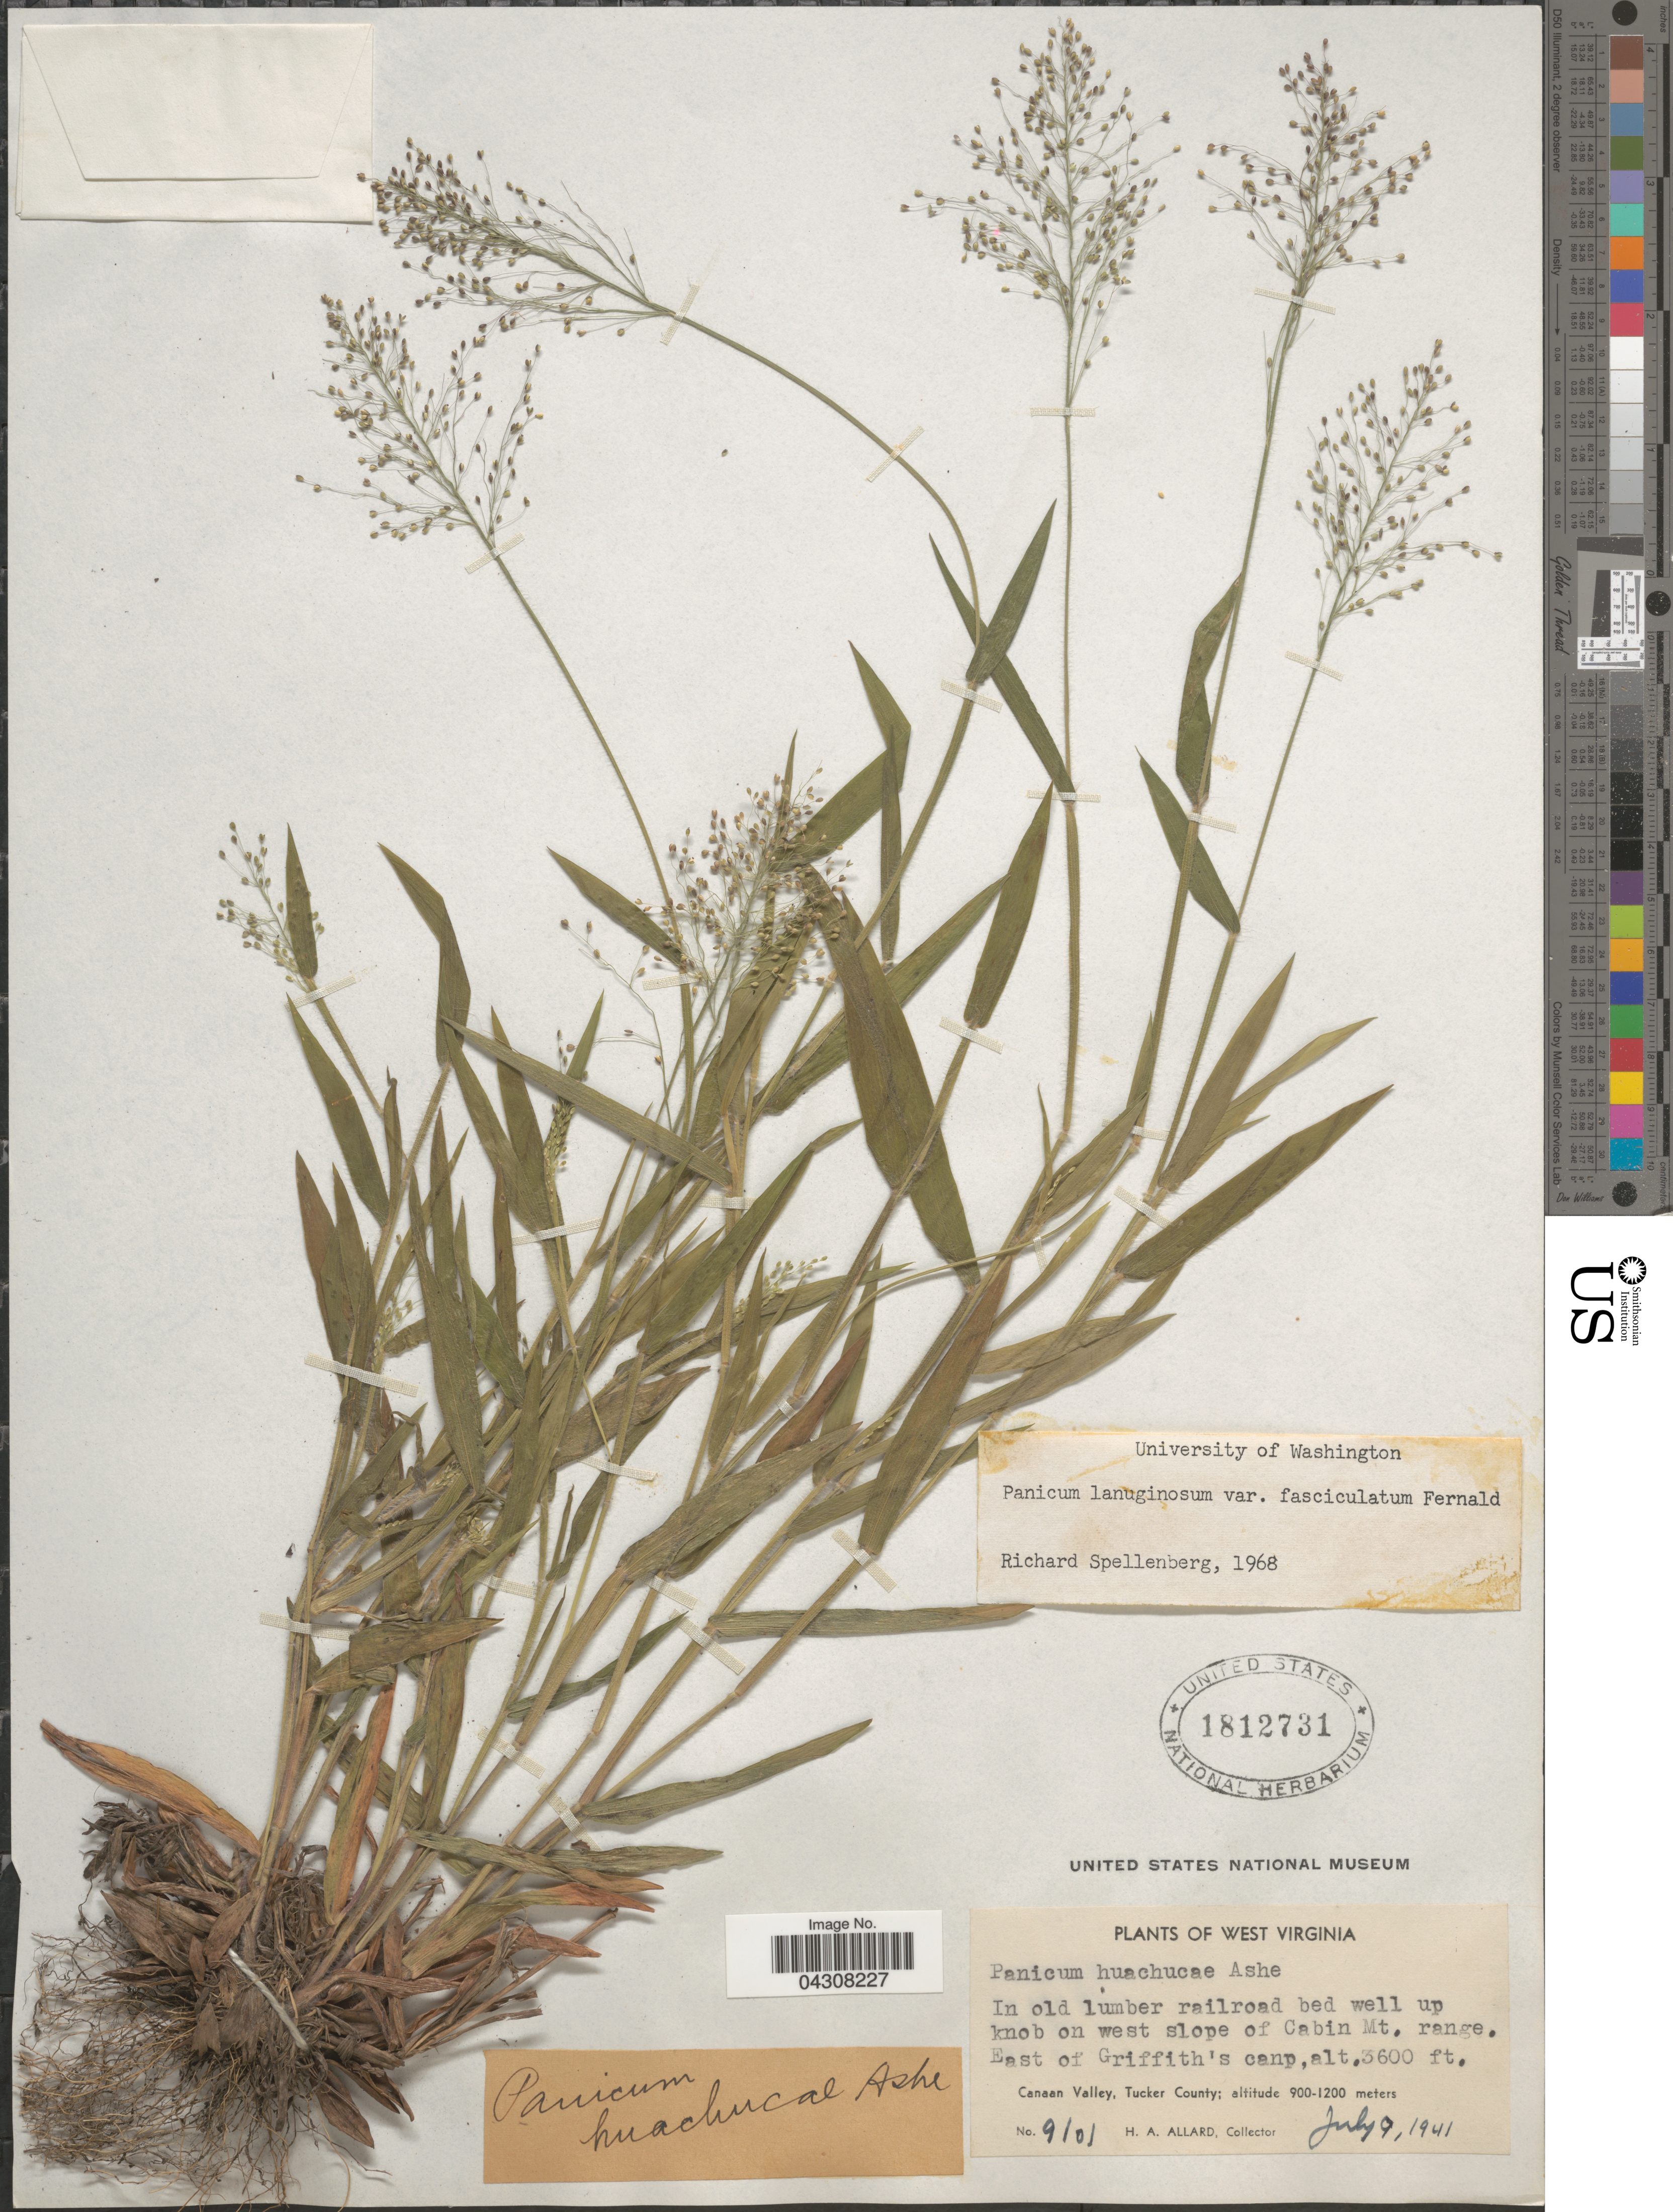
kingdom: Plantae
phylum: Tracheophyta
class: Liliopsida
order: Poales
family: Poaceae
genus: Dichanthelium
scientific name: Dichanthelium acuminatum var. acuminatum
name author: (Sw.) Gould & C.A. Clark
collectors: H. A. Allard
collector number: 9101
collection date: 1941-07-09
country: United States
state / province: West Virginia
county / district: Tucker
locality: In old lumber railroad bed well up knob on west slope of Cabin Mt. range. East of Griffith's canp. Canaan Valley, Tucker County.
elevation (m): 1097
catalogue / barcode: US 1812731